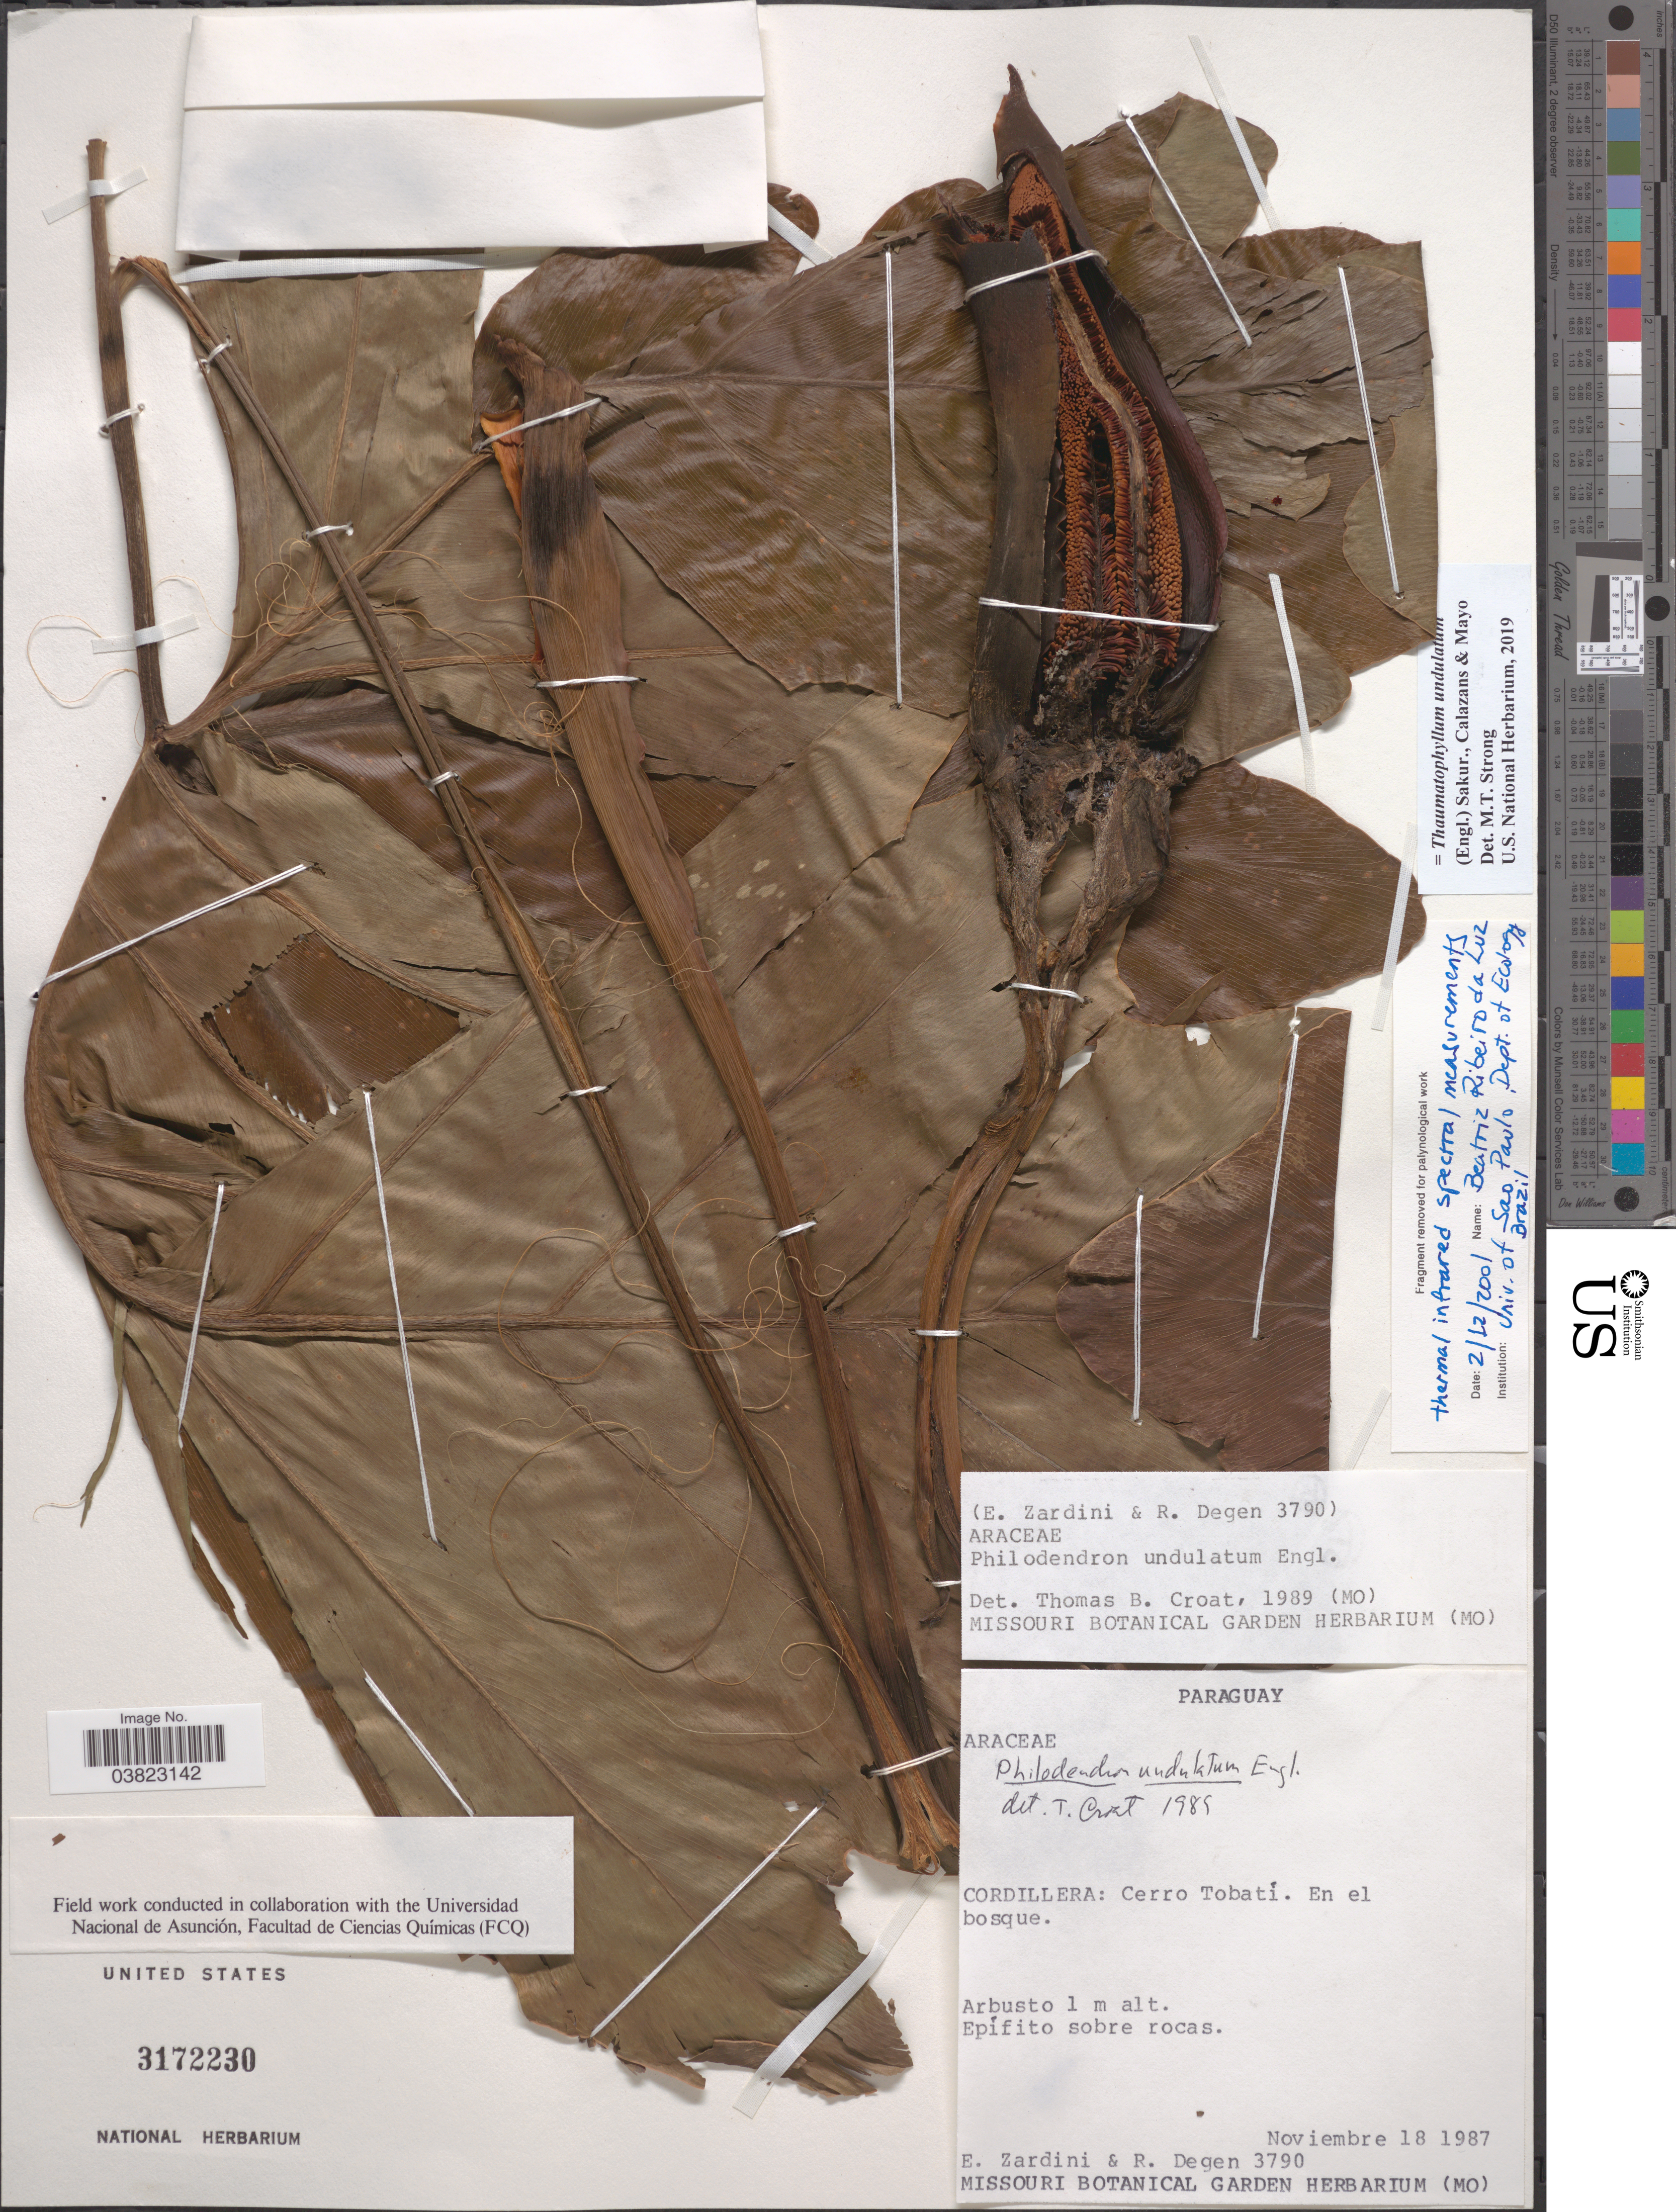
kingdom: Plantae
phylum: Tracheophyta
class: Liliopsida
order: Alismatales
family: Araceae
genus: Thaumatophyllum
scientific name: Thaumatophyllum undulatum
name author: (Engl.) Sakur. et al.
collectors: E. Zardini & R. Degen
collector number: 3790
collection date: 1987-11-18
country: Paraguay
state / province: Cordillera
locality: Cerro Tobatí. En el bosque.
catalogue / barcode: US 3172230